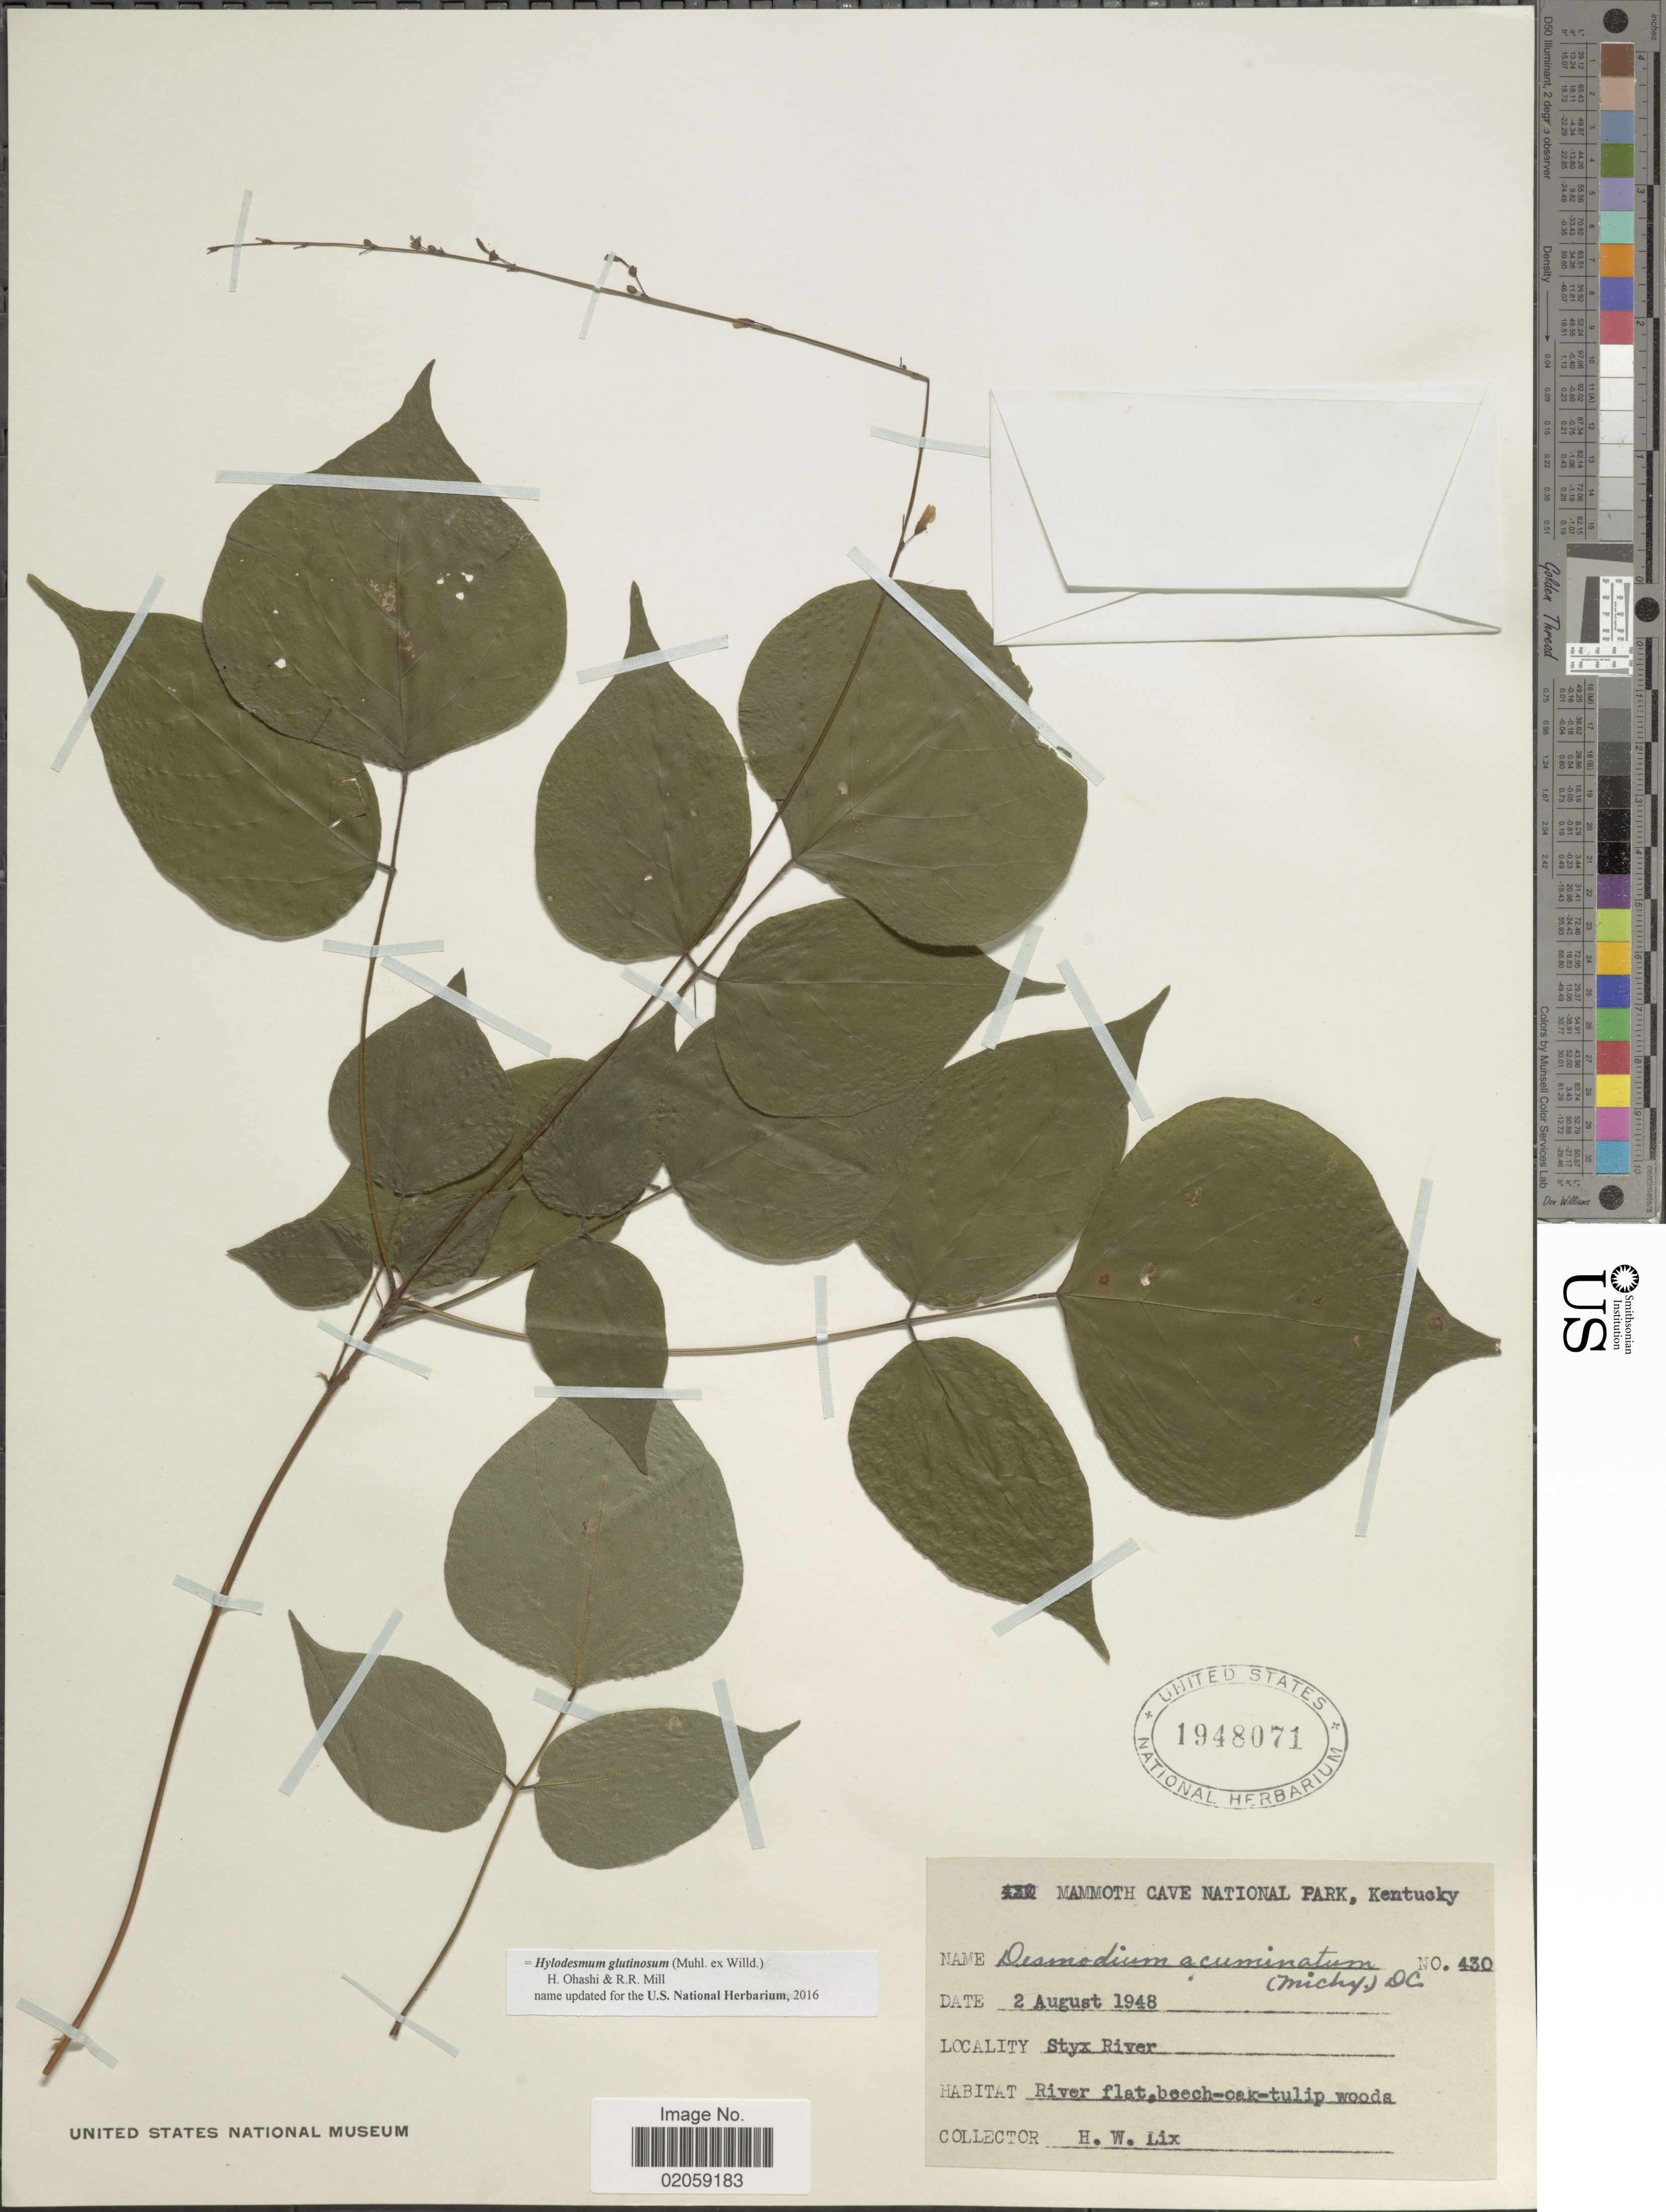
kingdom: Plantae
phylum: Tracheophyta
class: Magnoliopsida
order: Fabales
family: Fabaceae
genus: Hylodesmum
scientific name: Hylodesmum glutinosum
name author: (Muhl. ex Willd.) H. Ohashi & R.R. Mill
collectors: H. W. Lix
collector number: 430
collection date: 1948-08-02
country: United States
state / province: Kentucky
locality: Mammoth Cave National Park, Styx River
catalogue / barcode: US 1948071